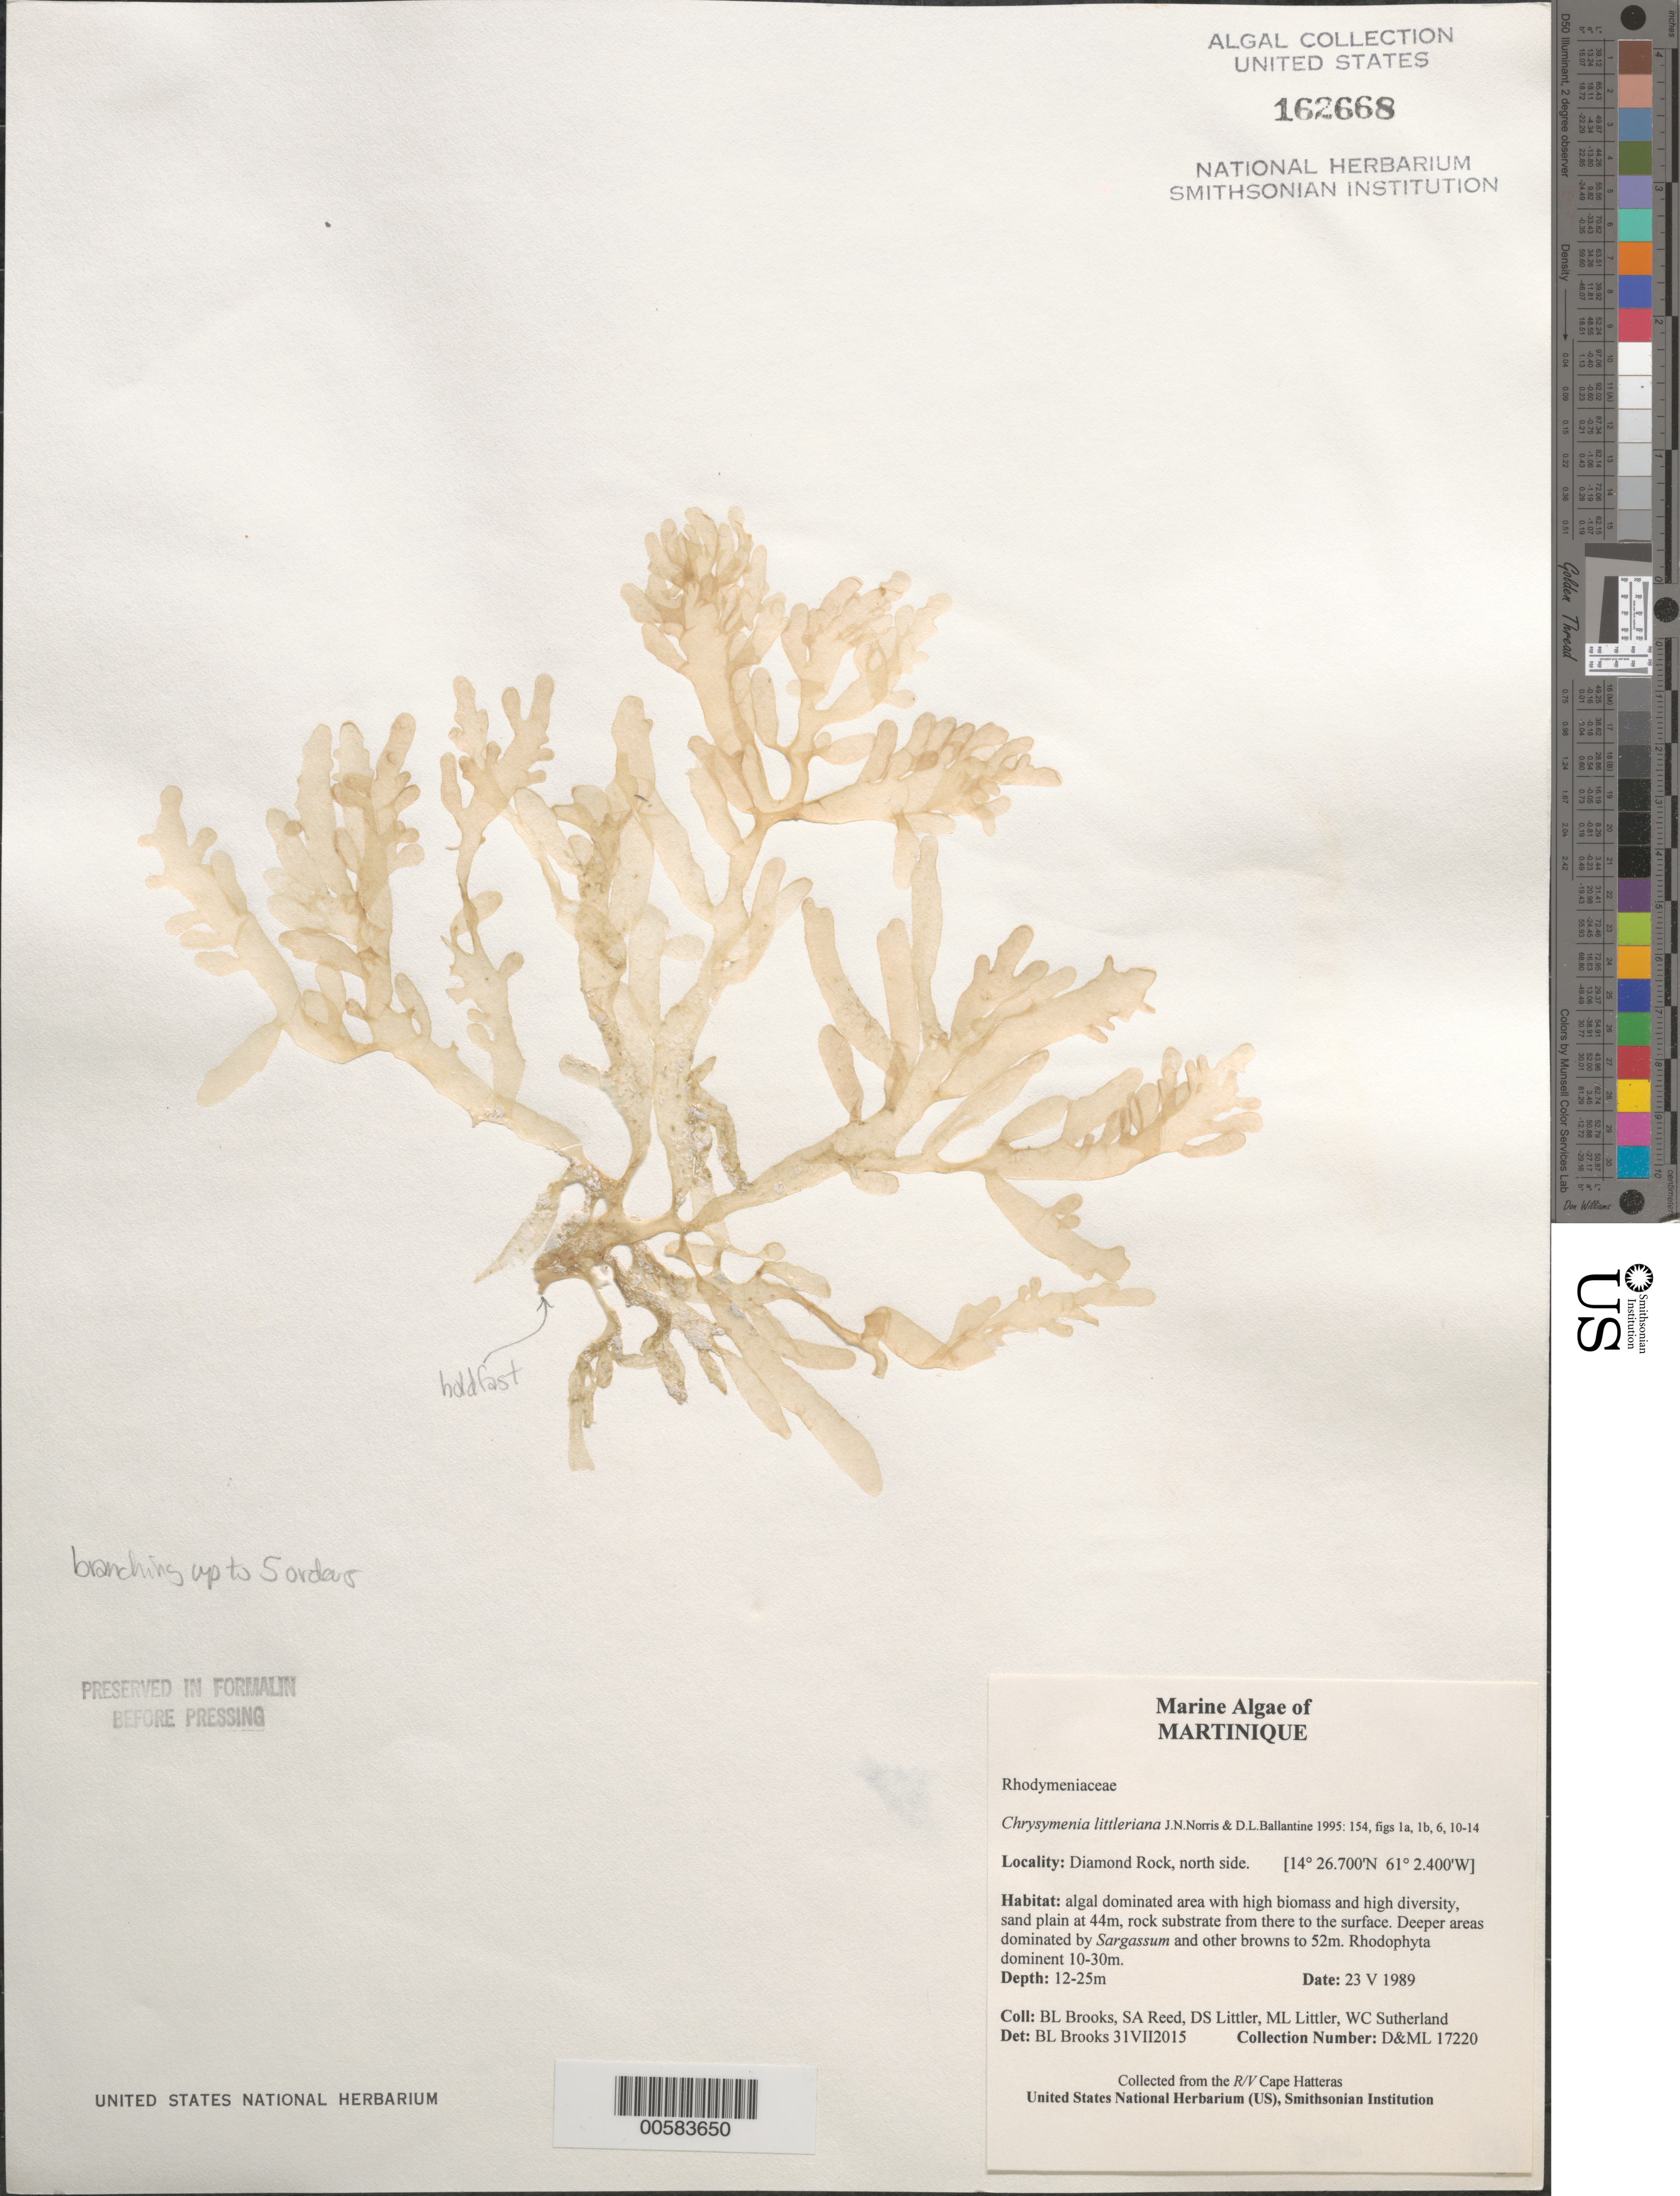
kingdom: Plantae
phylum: Rhodophyta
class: Florideophyceae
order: Rhodymeniales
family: Rhodymeniaceae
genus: Chrysymenia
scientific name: Chrysymenia littleriana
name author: J.N. Norris & D.L. Ballant.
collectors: B. Brooks, S. Reed, D. S. Littler, M. Littler & W. Sutherland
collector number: D&ML17220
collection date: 1989-05-23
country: Martinique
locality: Diamond Rock, north side.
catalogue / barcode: US 162668